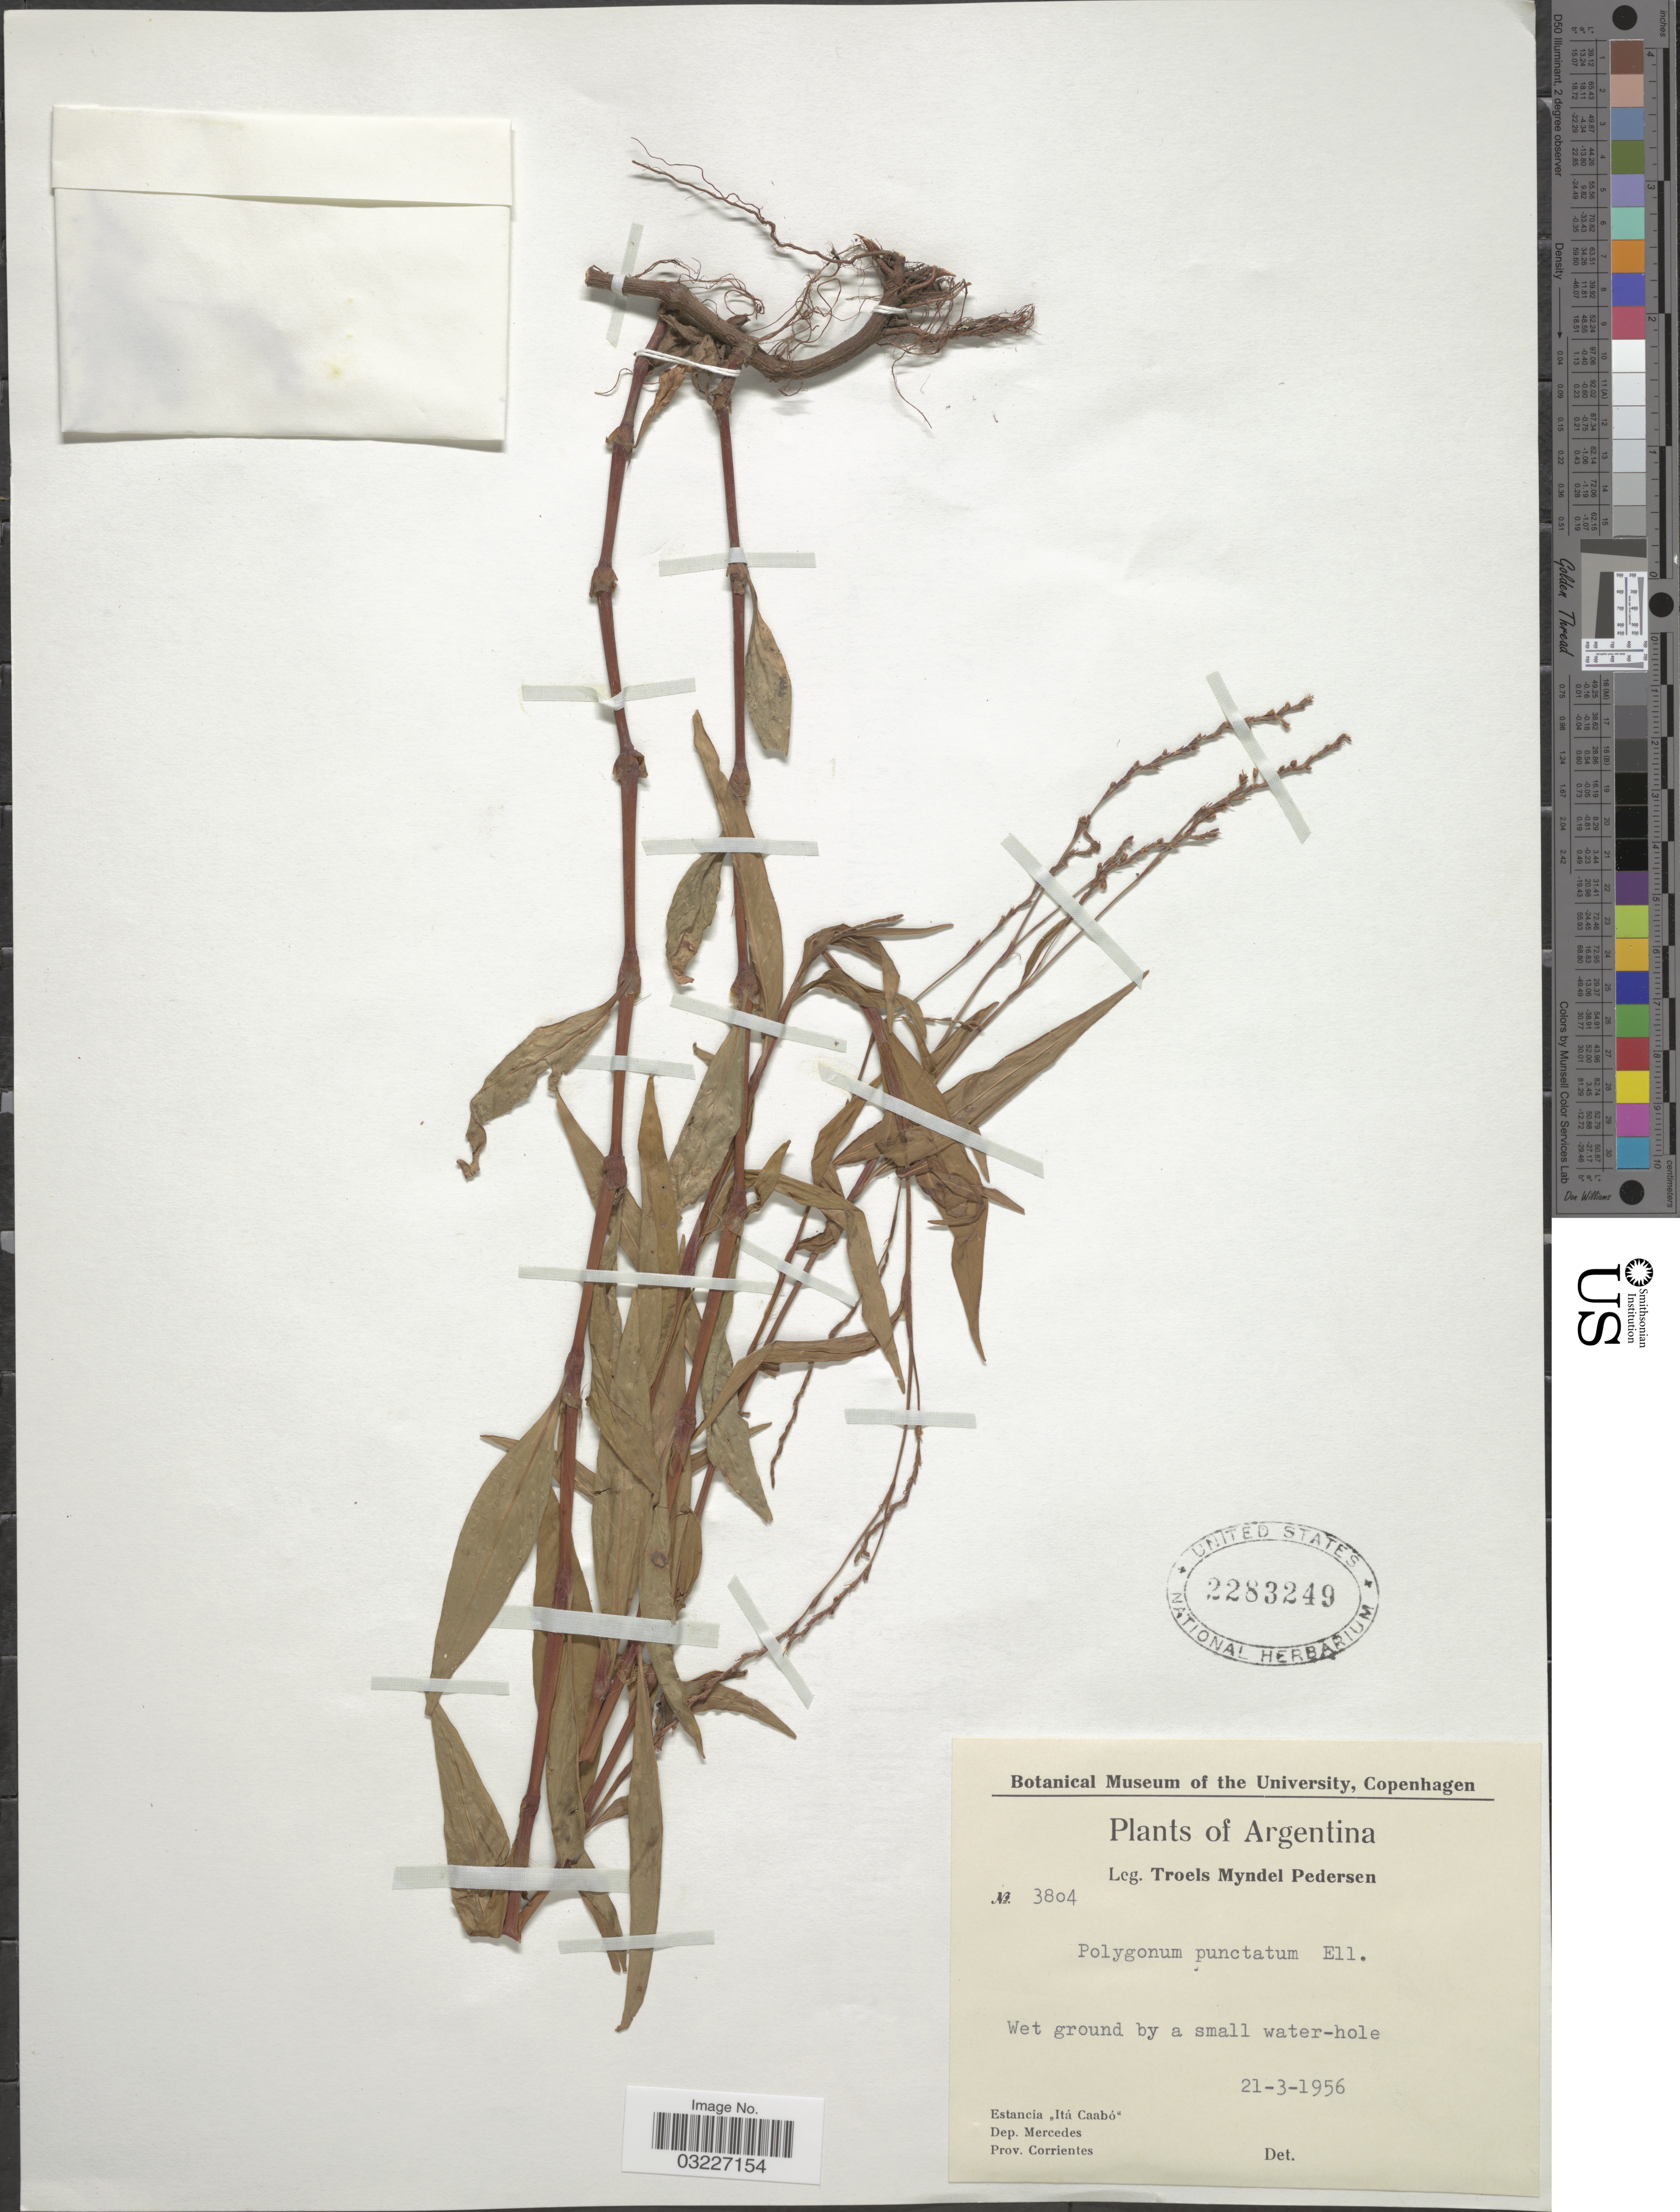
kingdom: Plantae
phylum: Tracheophyta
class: Magnoliopsida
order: Caryophyllales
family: Polygonaceae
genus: Polygonum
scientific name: Polygonum punctatum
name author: Elliott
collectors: T. Pederson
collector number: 3804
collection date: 1956-03-21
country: Argentina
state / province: Corrientes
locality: Estancia "Itá Caabó". Dep. Mercedes.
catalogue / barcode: US 2283249